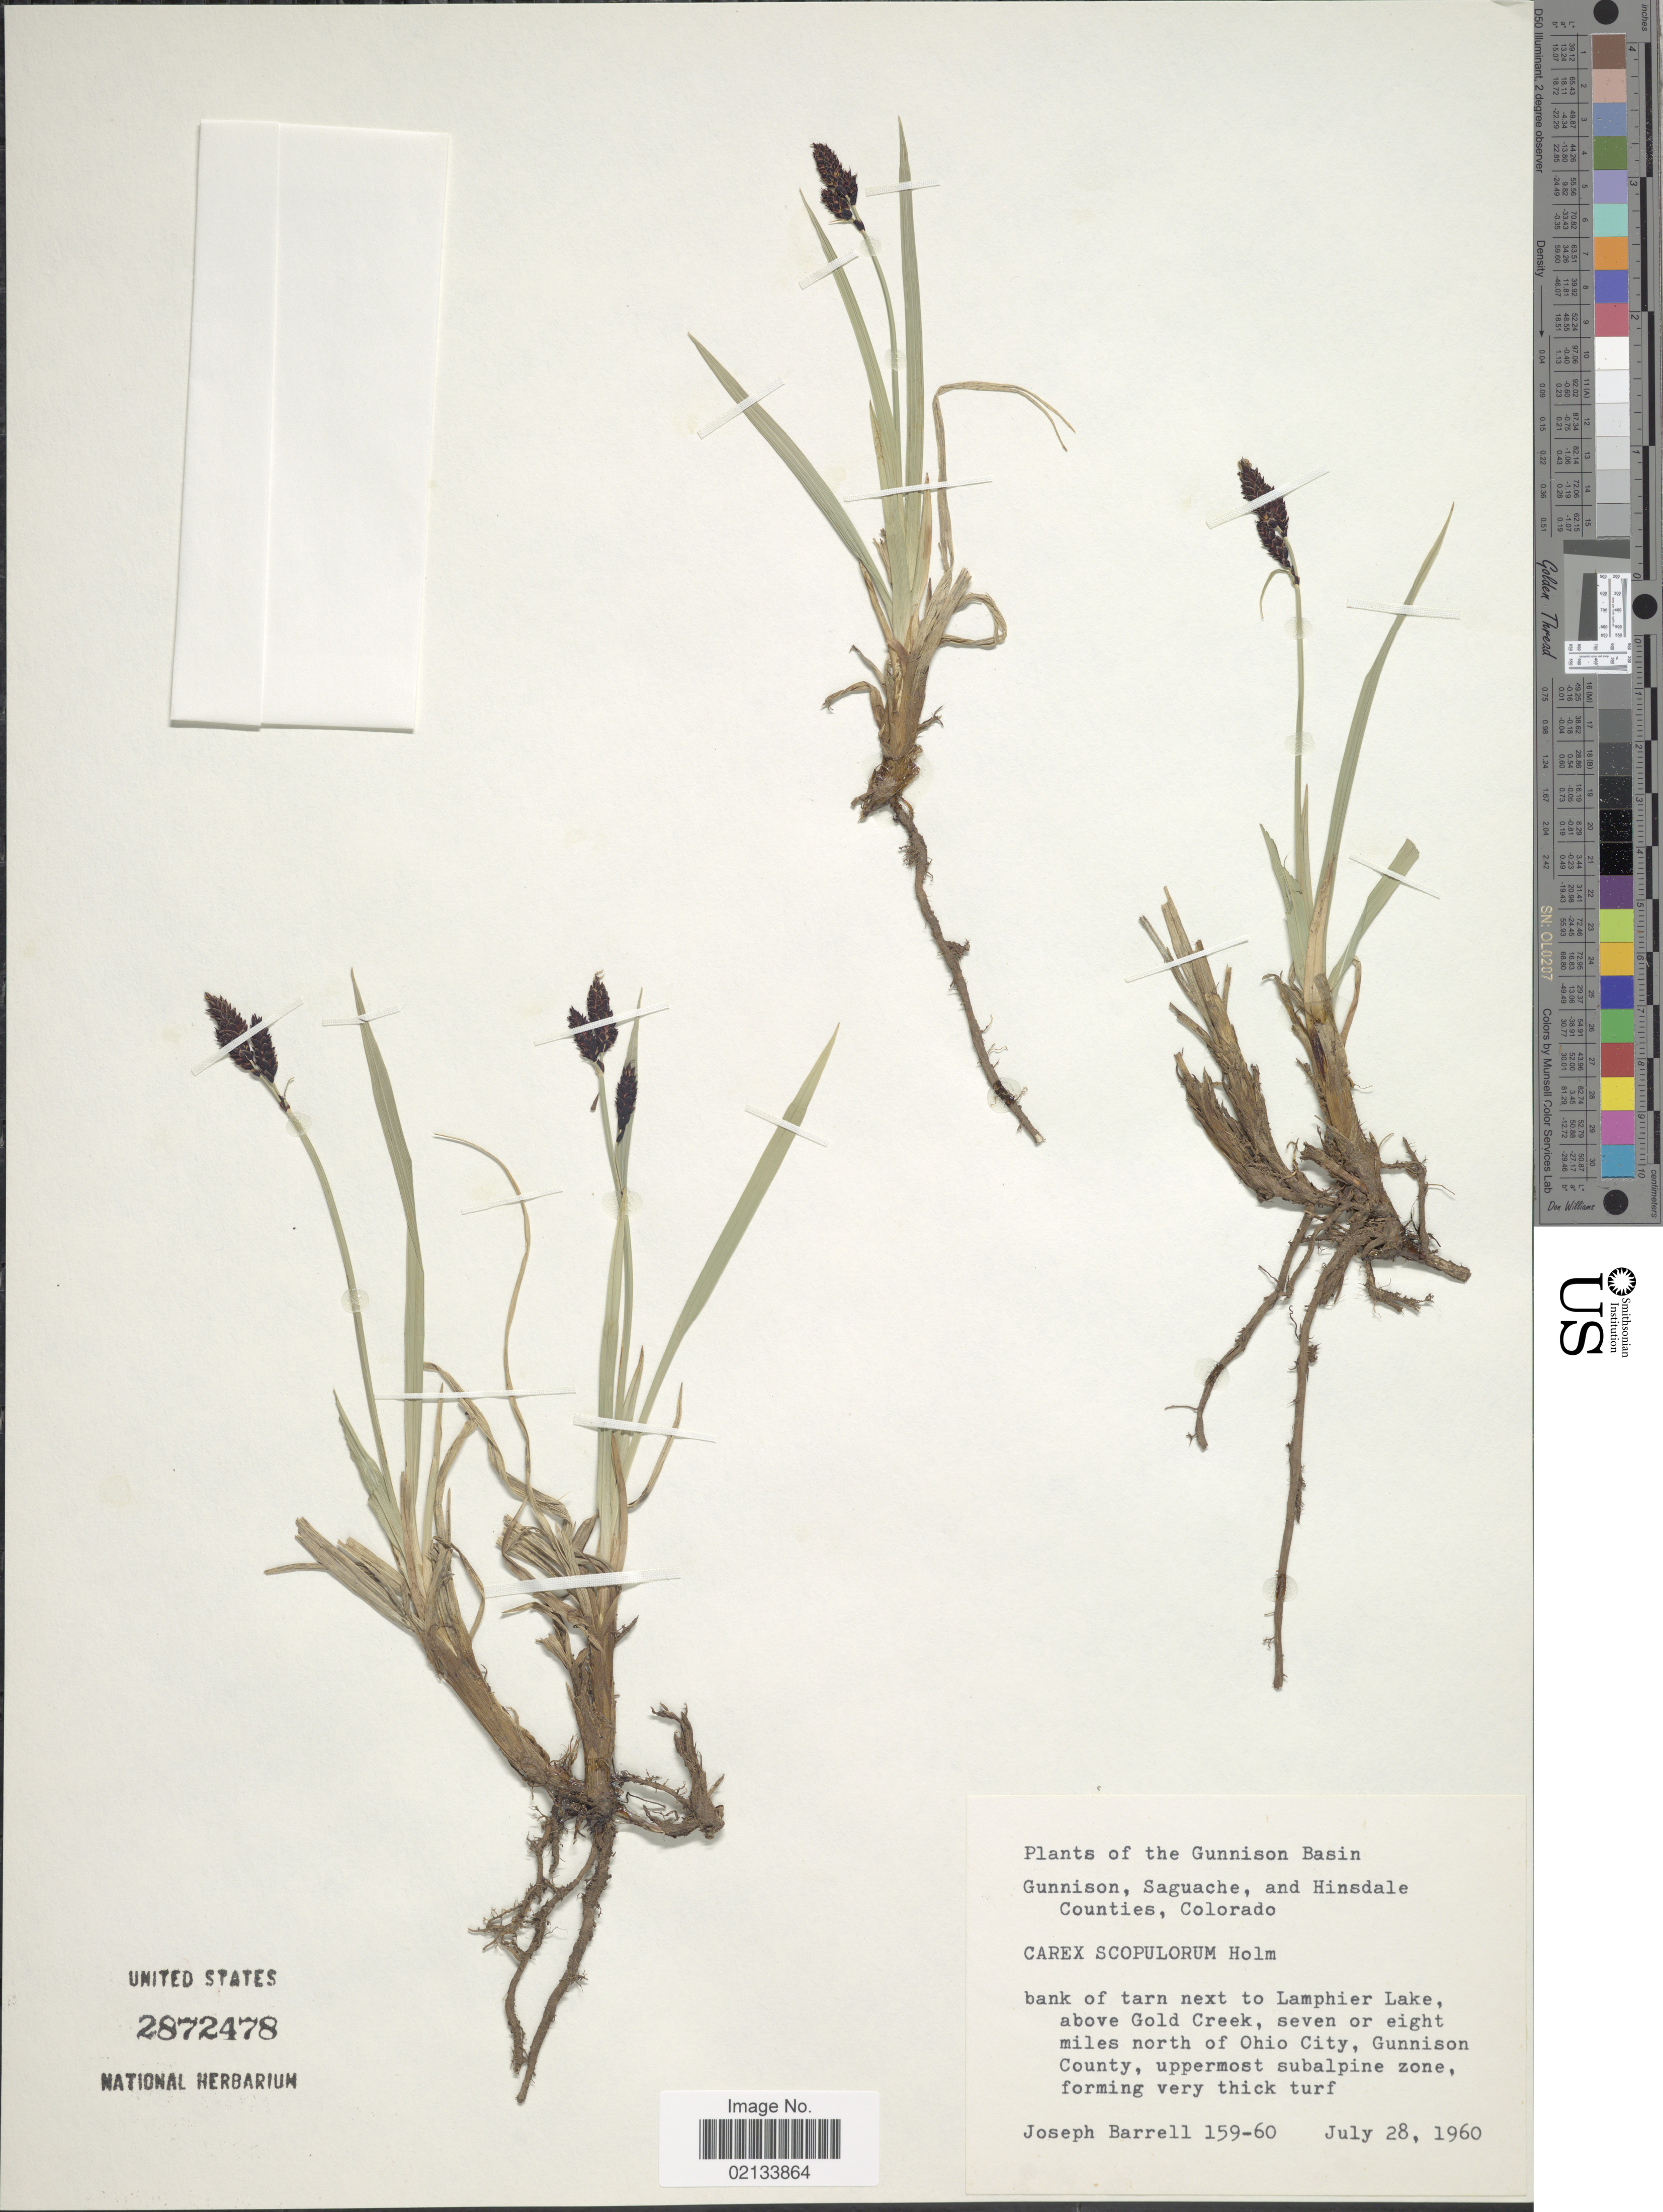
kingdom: Plantae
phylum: Tracheophyta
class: Liliopsida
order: Poales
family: Cyperaceae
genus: Carex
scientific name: Carex scopulorum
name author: Holm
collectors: J. Barrell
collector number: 159-60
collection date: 1960-07-28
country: United States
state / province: Colorado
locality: The Gunnison Basin, Gunnison, Saguache, and Hinsdale Counties, bank of tarn next to Lamphier Lake, above Gold Creek, seven or eight miles north of Ohio City, Gunnison County, uppermost subalpine zone.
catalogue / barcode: US 2872478